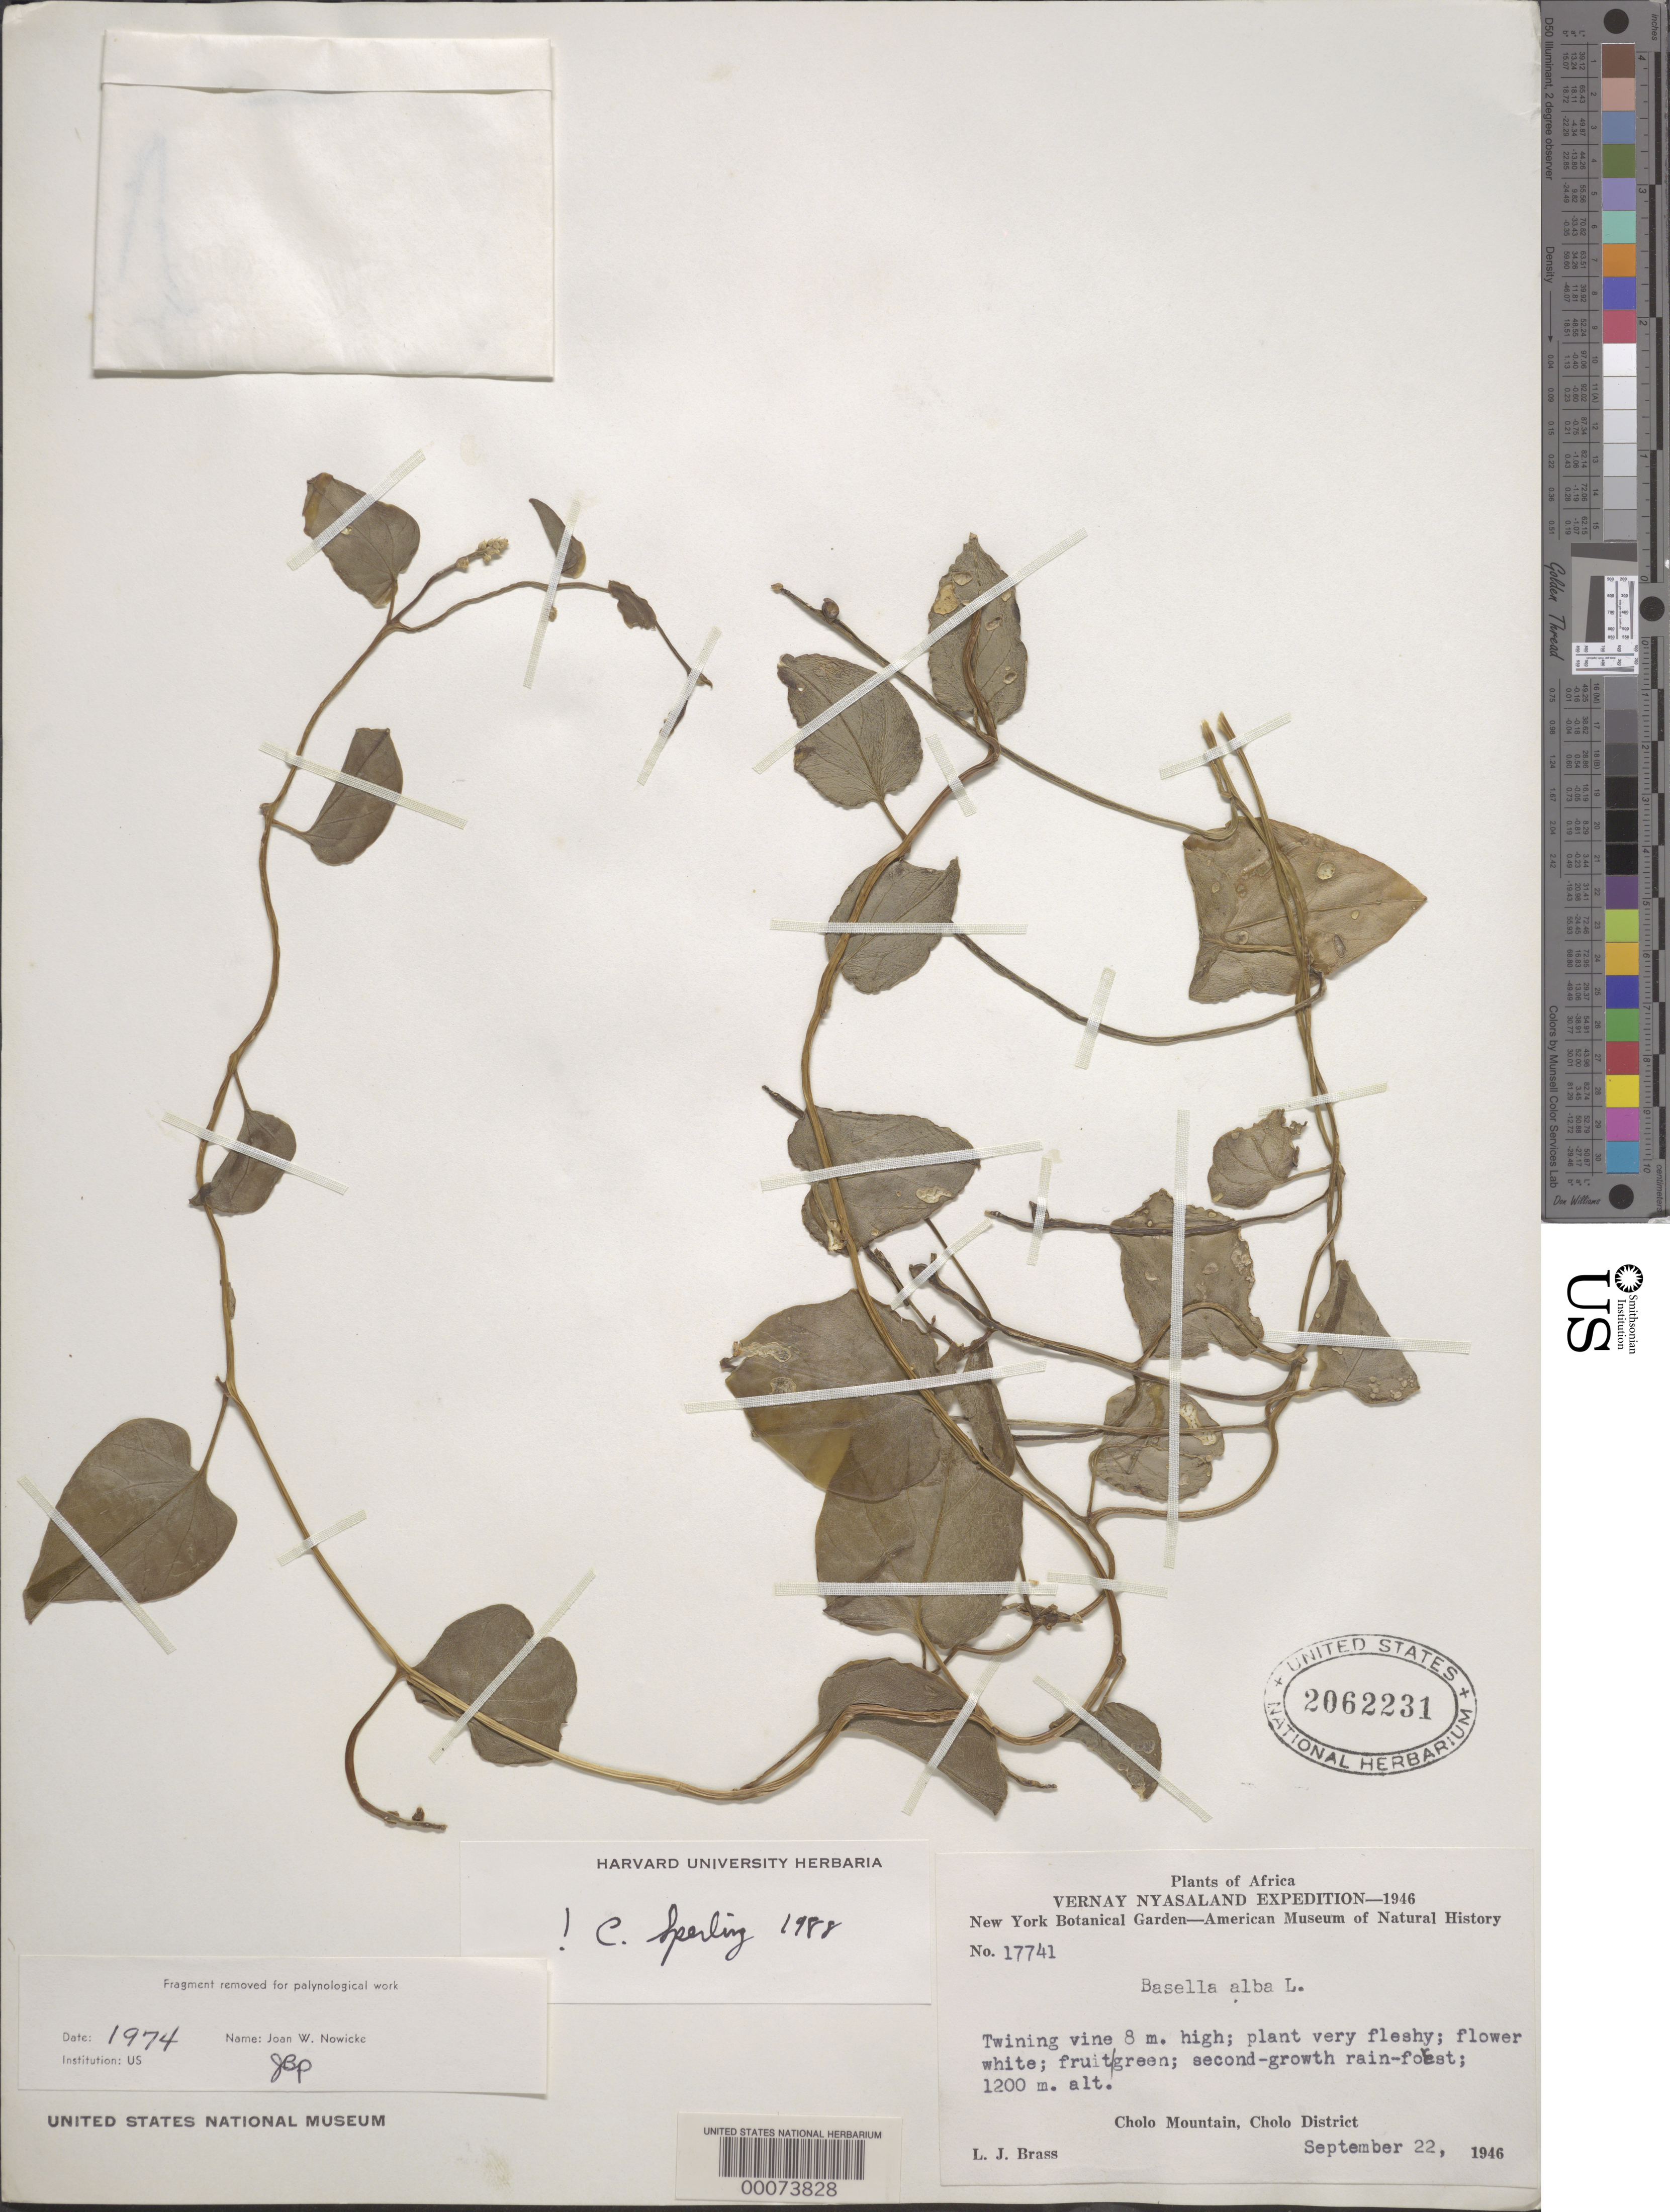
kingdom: Plantae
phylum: Tracheophyta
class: Magnoliopsida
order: Caryophyllales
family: Basellaceae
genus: Basella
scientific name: Basella alba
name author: L.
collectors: L. J. Brass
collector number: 17741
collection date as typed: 22 Sep 1946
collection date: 1946-09-22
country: Malawi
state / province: Southern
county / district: Thyolo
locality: Cholo mountain, Cholo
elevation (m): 1200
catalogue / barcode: US 2062231